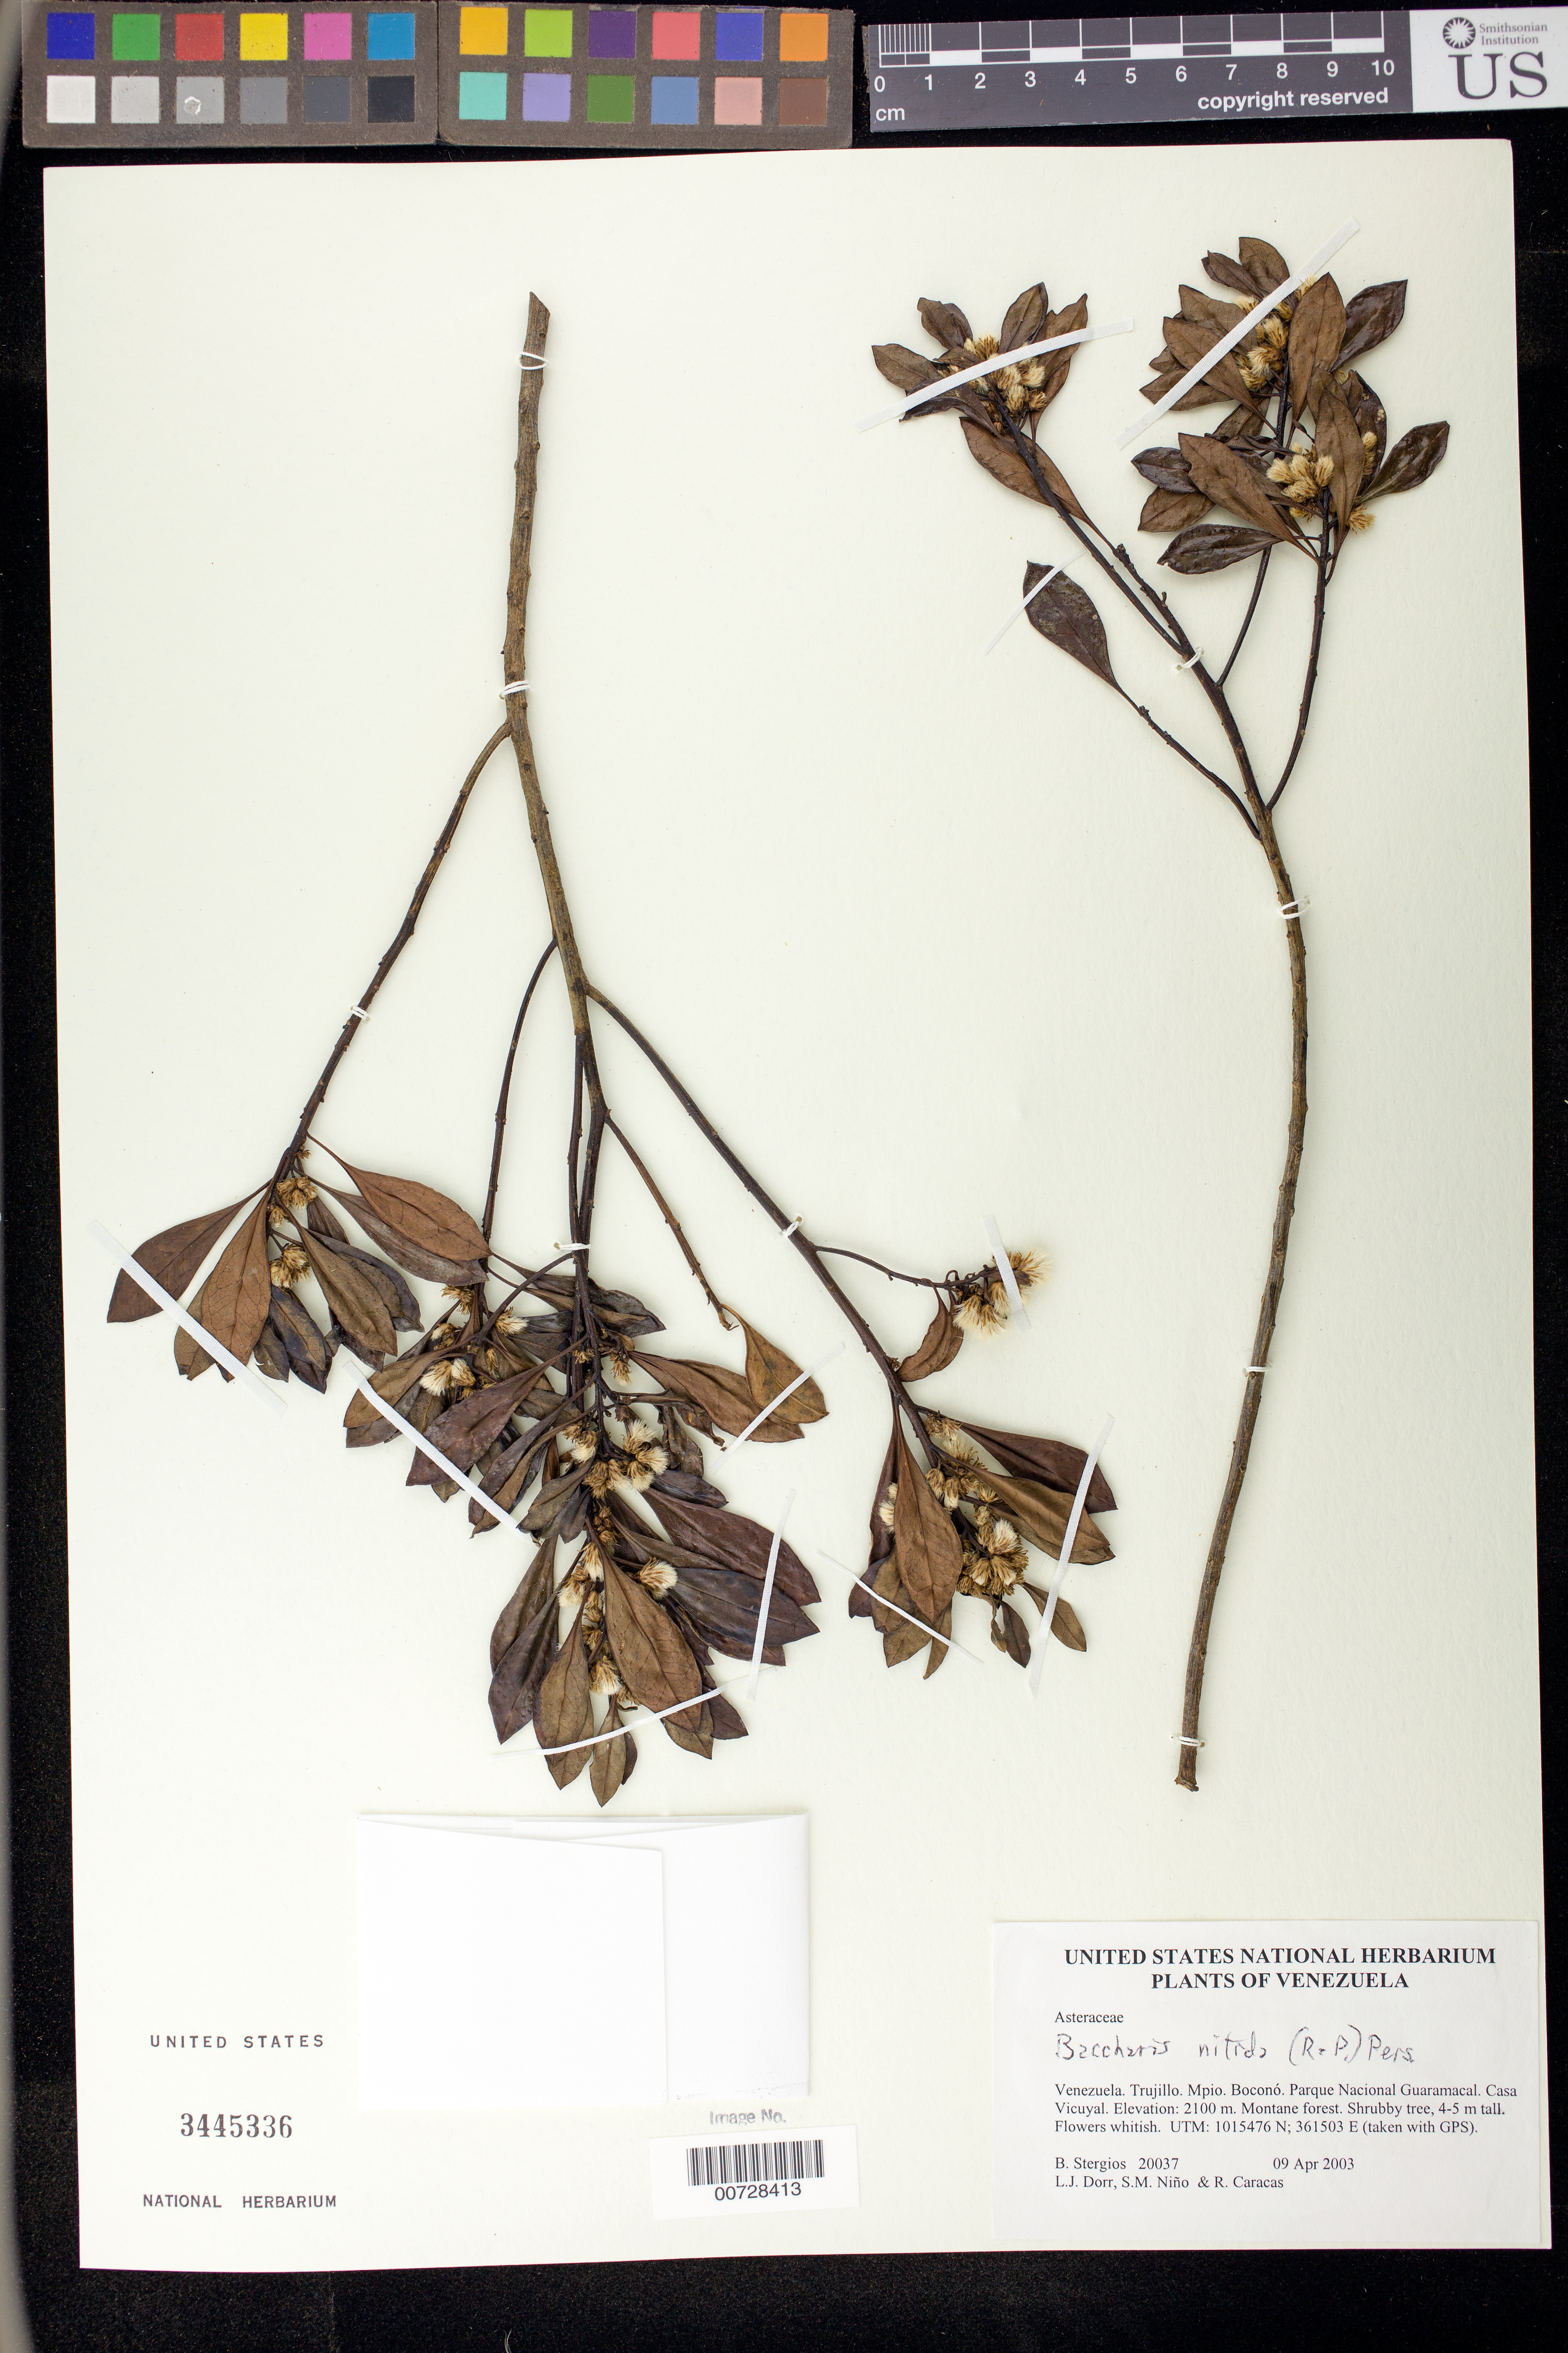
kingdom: Plantae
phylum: Tracheophyta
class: Magnoliopsida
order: Asterales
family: Asteraceae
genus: Baccharis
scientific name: Baccharis nitida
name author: (Ruiz & Pav.) Pers.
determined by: Robinson, Harold E., (US)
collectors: B. G. Stergios, L. J. Dorr, S. M. Niño & R. Caracas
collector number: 20037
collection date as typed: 09 Apr 2003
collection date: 2003-04-09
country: Venezuela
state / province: Trujillo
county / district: Boconó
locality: Parque Nacional Guaramacal. Casa Vicuyal.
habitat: Montane forest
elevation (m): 2100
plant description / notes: PORT, US, VEN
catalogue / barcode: US 3445336